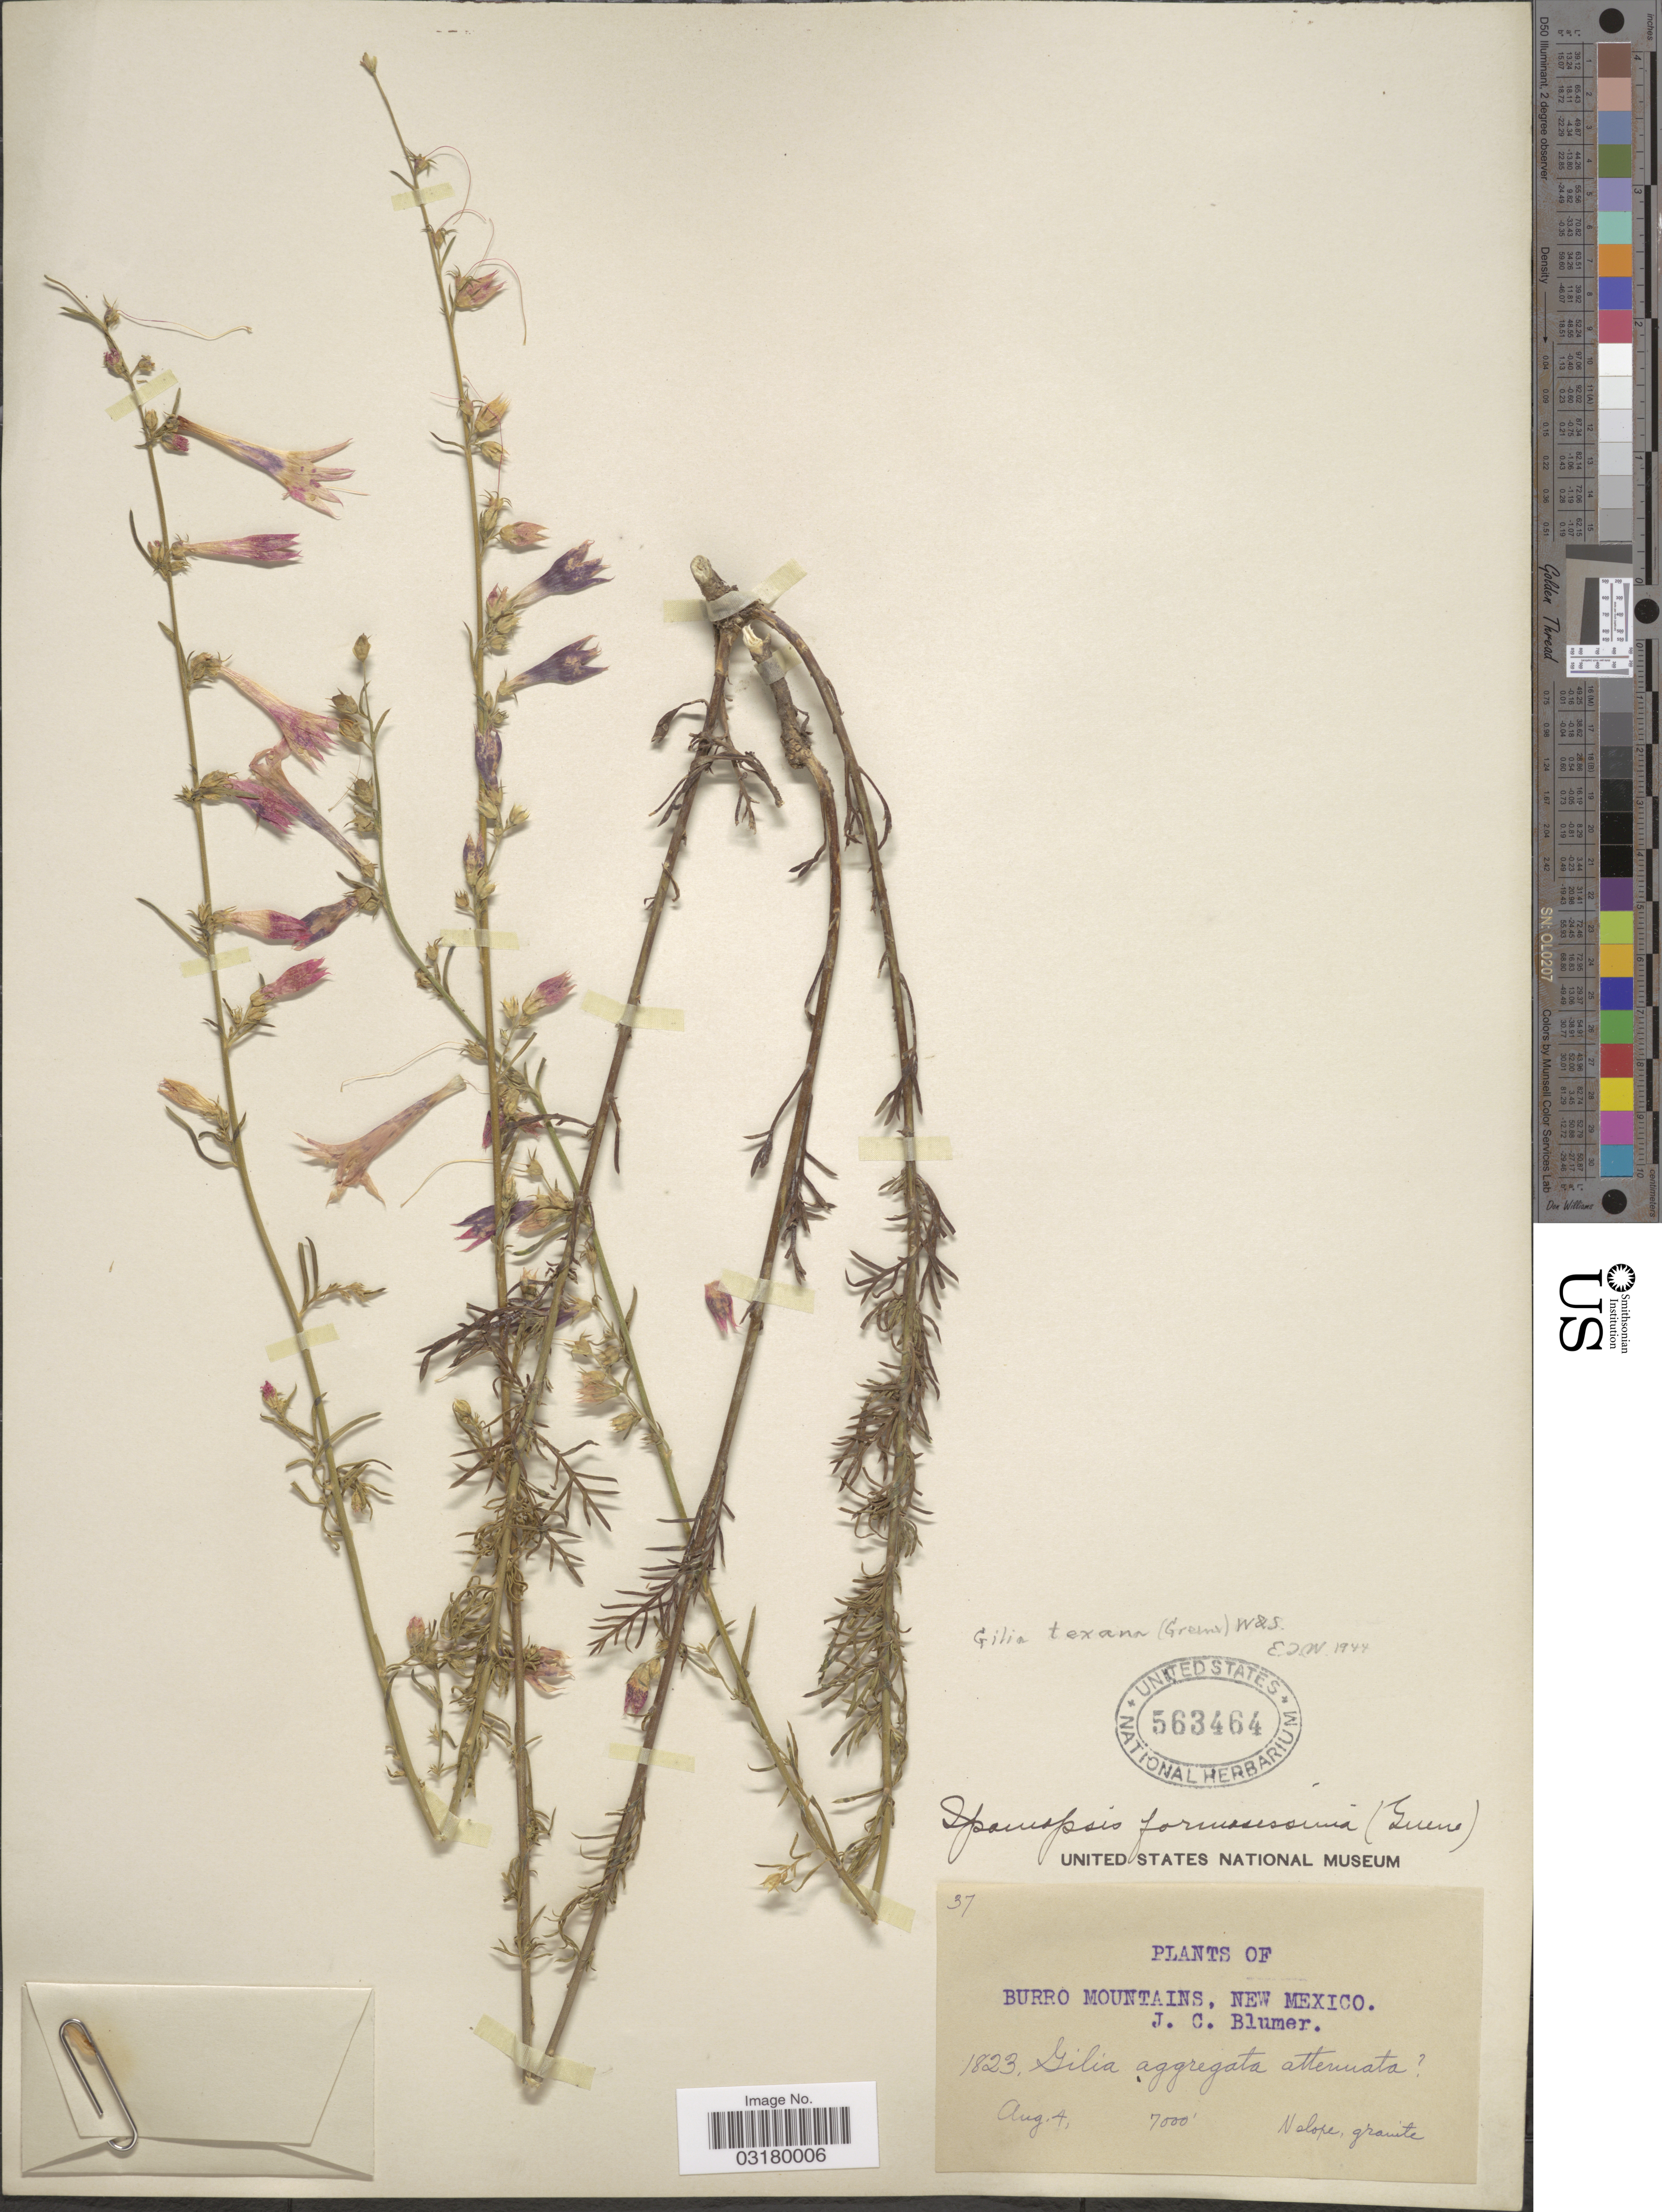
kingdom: Plantae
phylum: Tracheophyta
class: Magnoliopsida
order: Ericales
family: Polemoniaceae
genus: Ipomopsis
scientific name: Ipomopsis aggregata subsp. formosissima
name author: (Greene) Wherry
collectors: J. C. Blumer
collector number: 1823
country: United States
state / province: New Mexico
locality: Burro Mountains.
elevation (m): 2134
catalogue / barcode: US 563464